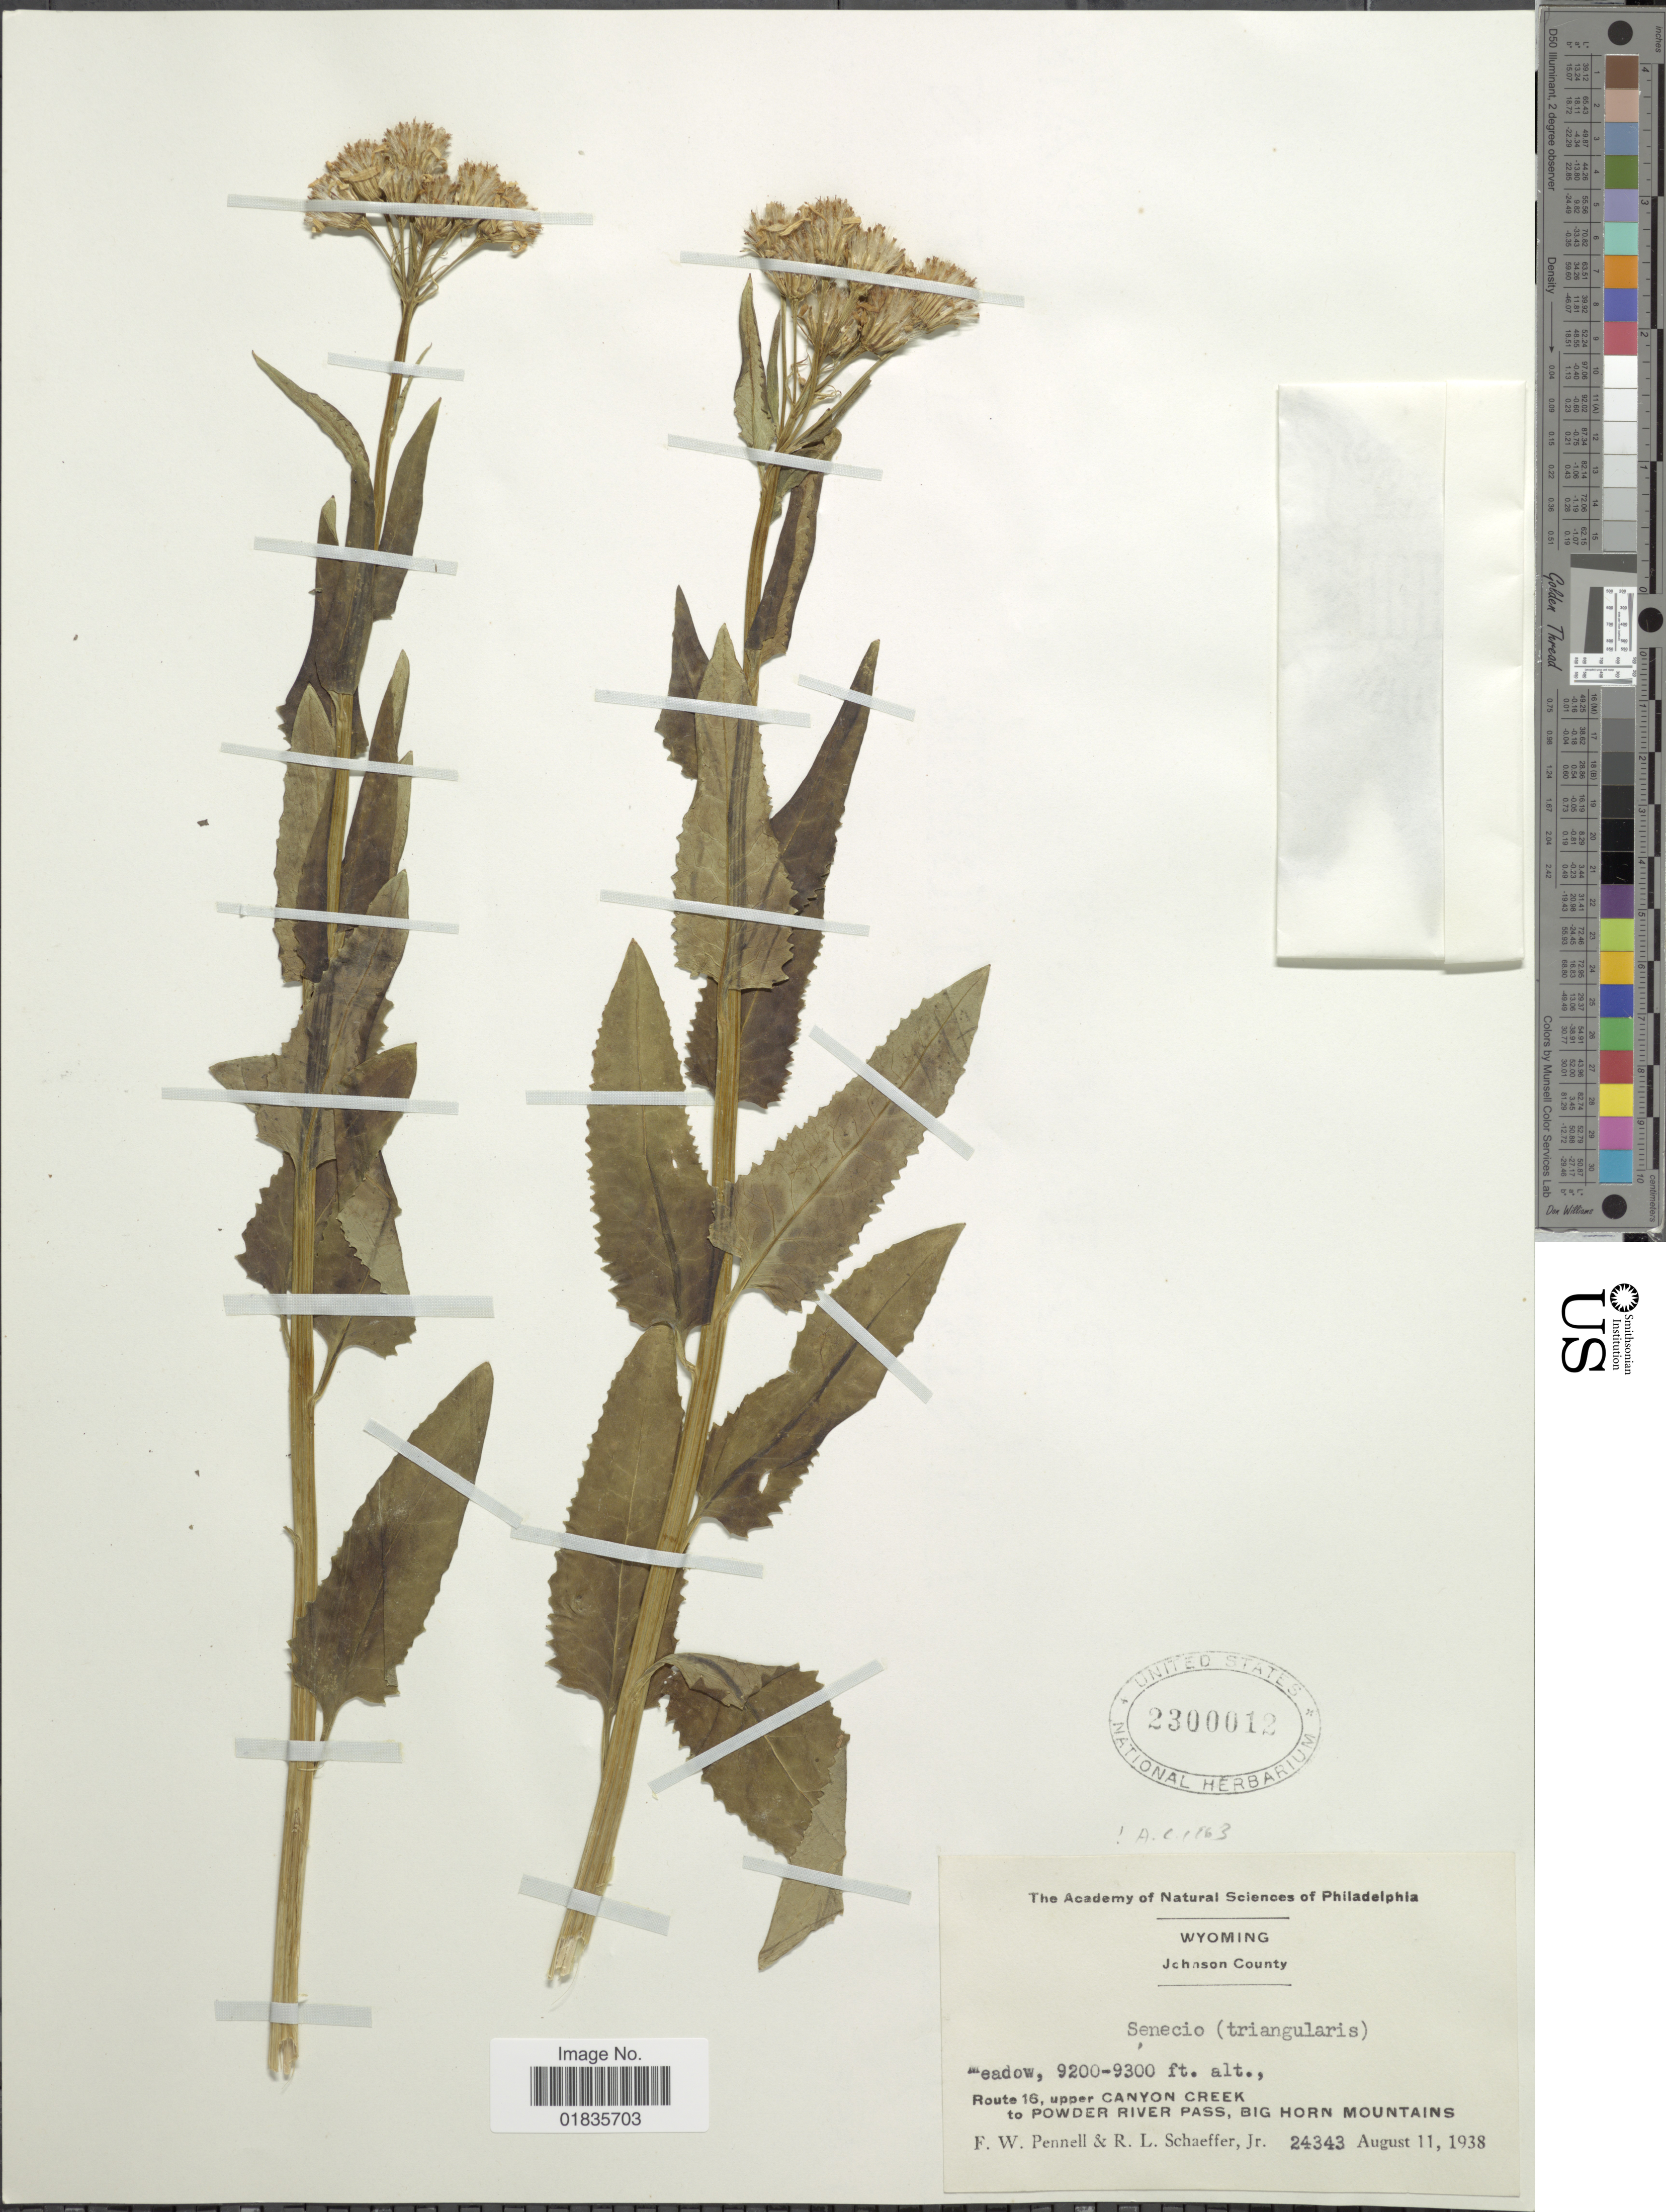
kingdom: Plantae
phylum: Tracheophyta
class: Magnoliopsida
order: Asterales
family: Asteraceae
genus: Senecio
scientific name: Senecio tricephalus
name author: Klatt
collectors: F. W. Pennell & R. L. Schaeffer Jr.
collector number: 24343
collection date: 1938-08-11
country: United States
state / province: Wyoming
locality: Johnson County, meadow, Route 16, upper Canyon Creek to Powder River Pass, Big Horn Mountains.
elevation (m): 2804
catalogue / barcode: US 2300012